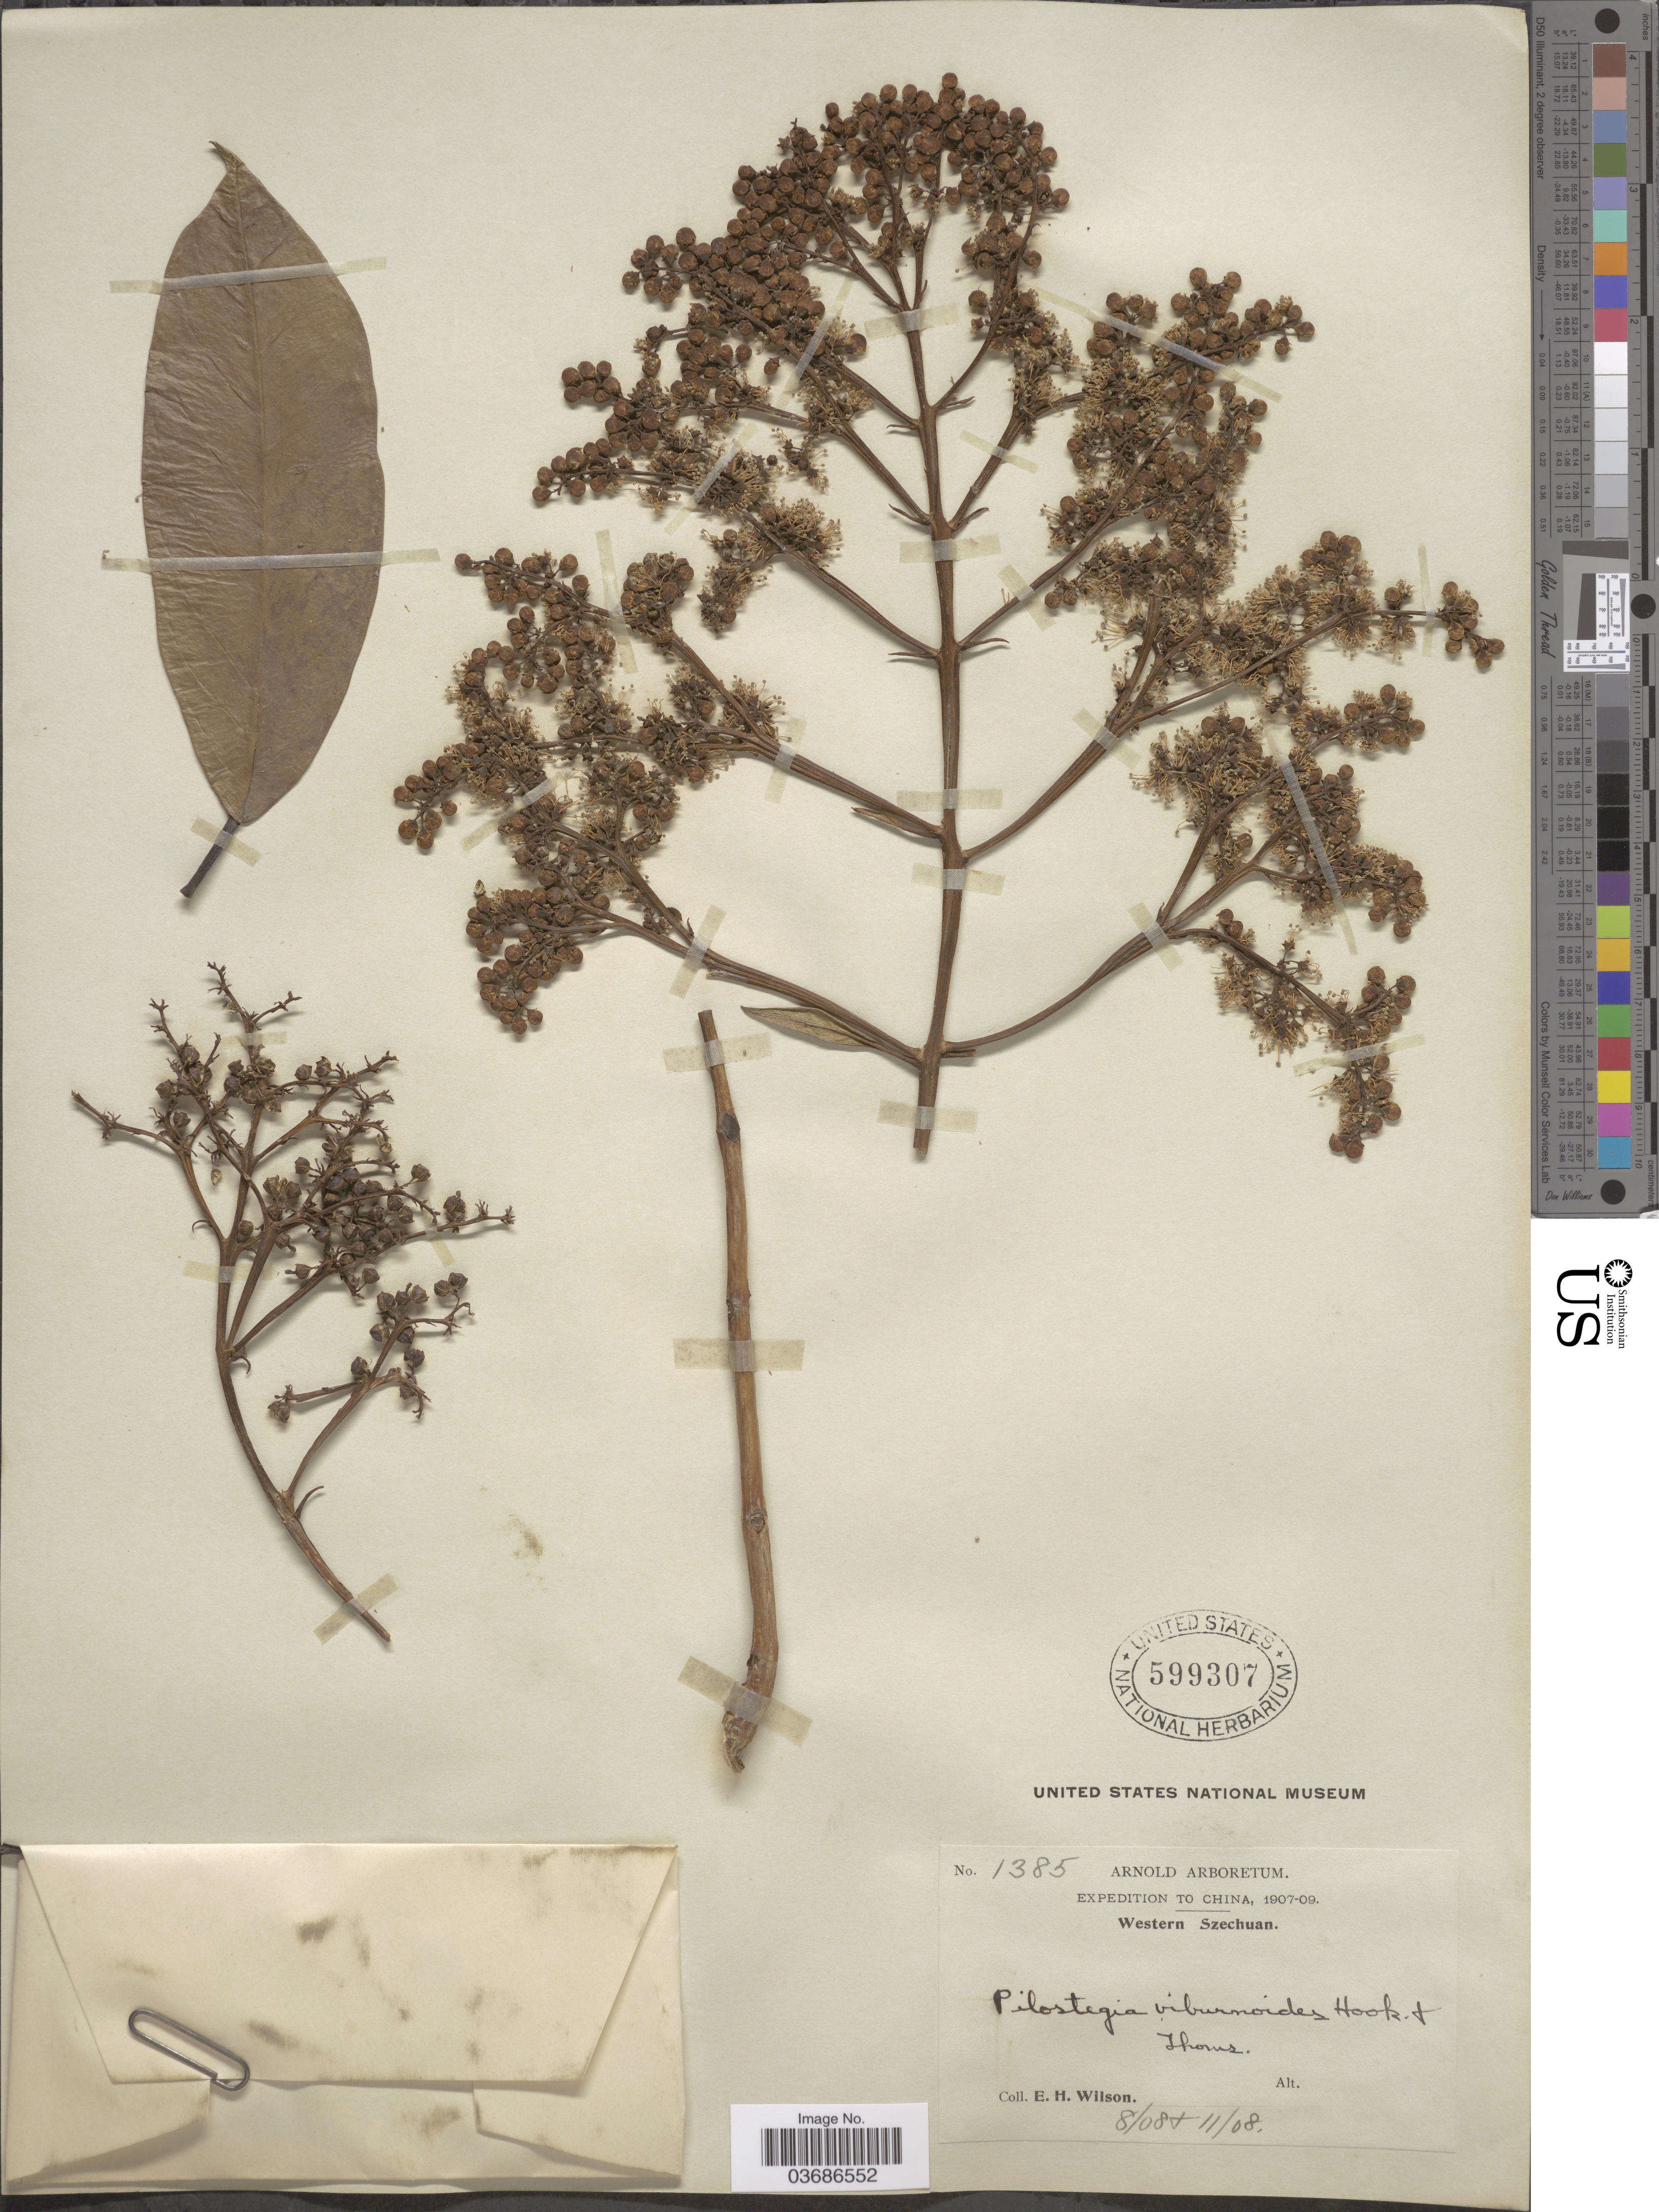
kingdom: Plantae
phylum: Tracheophyta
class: Magnoliopsida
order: Cornales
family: Hydrangeaceae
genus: Hydrangea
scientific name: Hydrangea viburnoides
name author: (Hook. f. & Thomson) Y. De Smet & Granados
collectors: E. Wilson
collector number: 1385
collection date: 1908-08/1908-11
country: China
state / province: Sichuan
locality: Expedition to China, 1907-09. Western Szechuan.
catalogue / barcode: US 599307